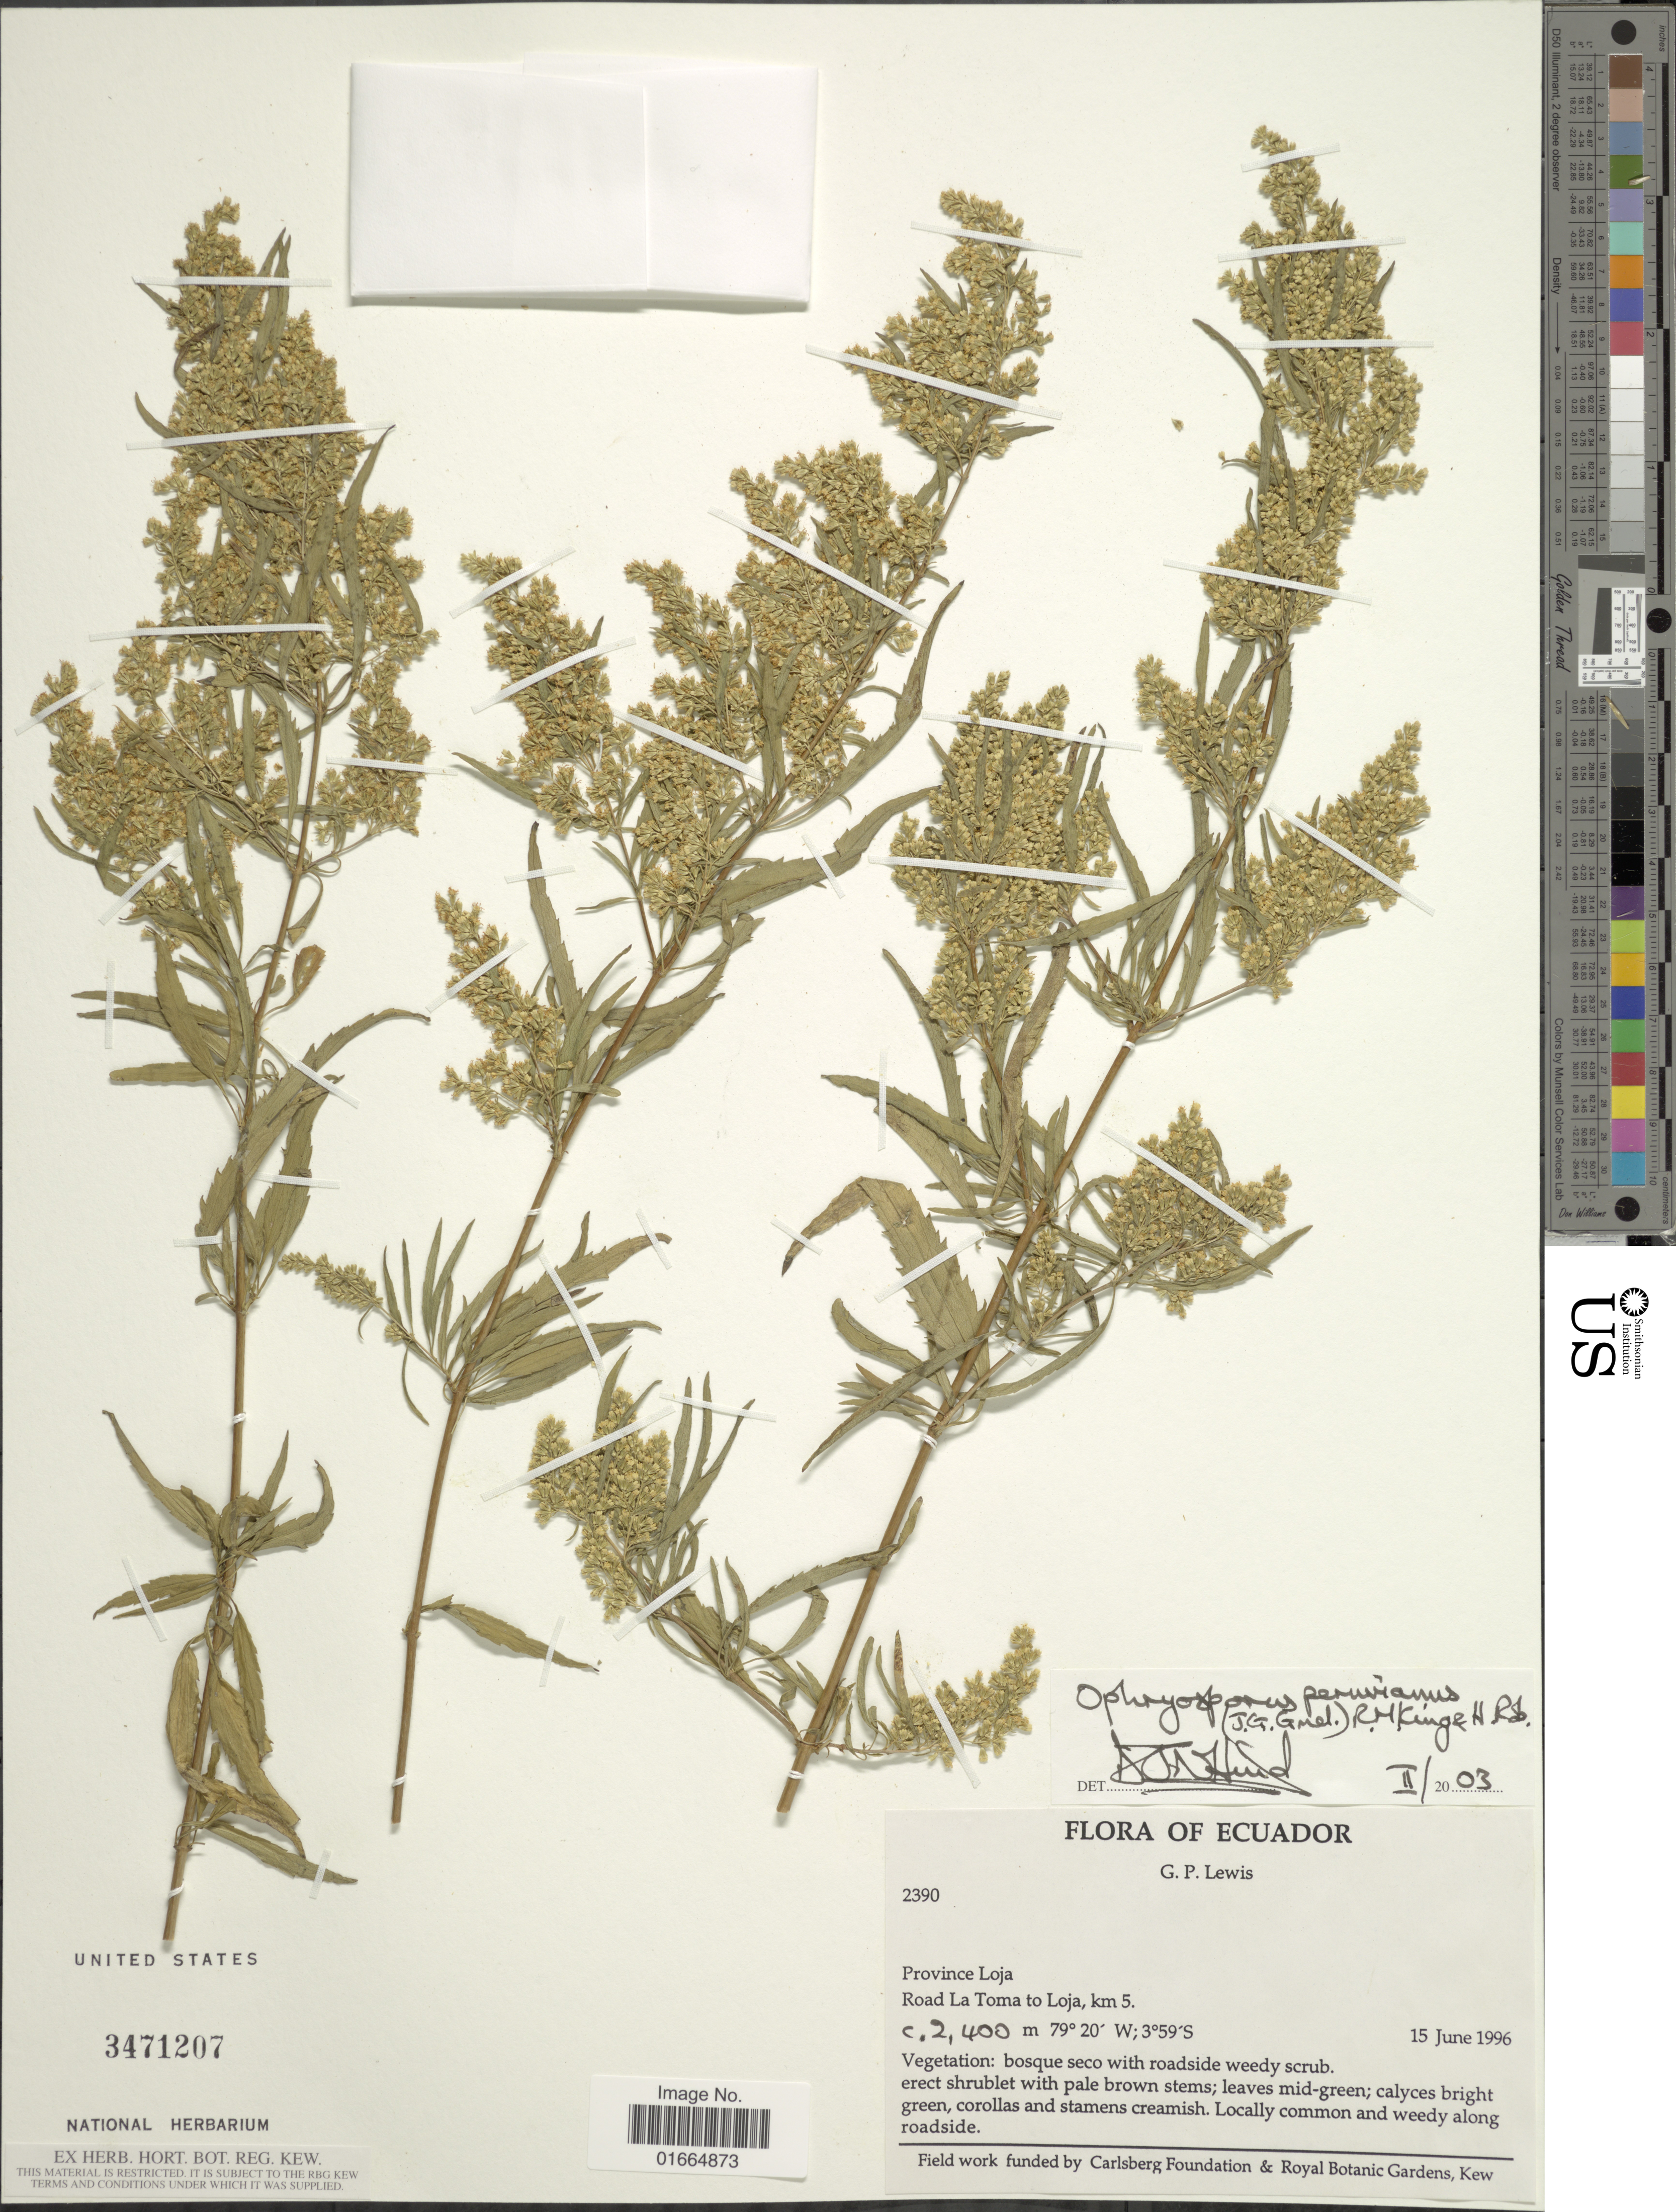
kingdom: Plantae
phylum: Tracheophyta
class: Magnoliopsida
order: Asterales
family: Asteraceae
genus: Ophryosporus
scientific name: Ophryosporus peruvianus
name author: (J.F. Gmel.) R.M. King & H. Rob.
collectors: G. P. Lewis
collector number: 2390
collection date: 1996-06-15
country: Ecuador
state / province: Loja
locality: Province Loja. Road La Toma to Loja, km 5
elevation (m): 2400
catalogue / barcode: US 3471207